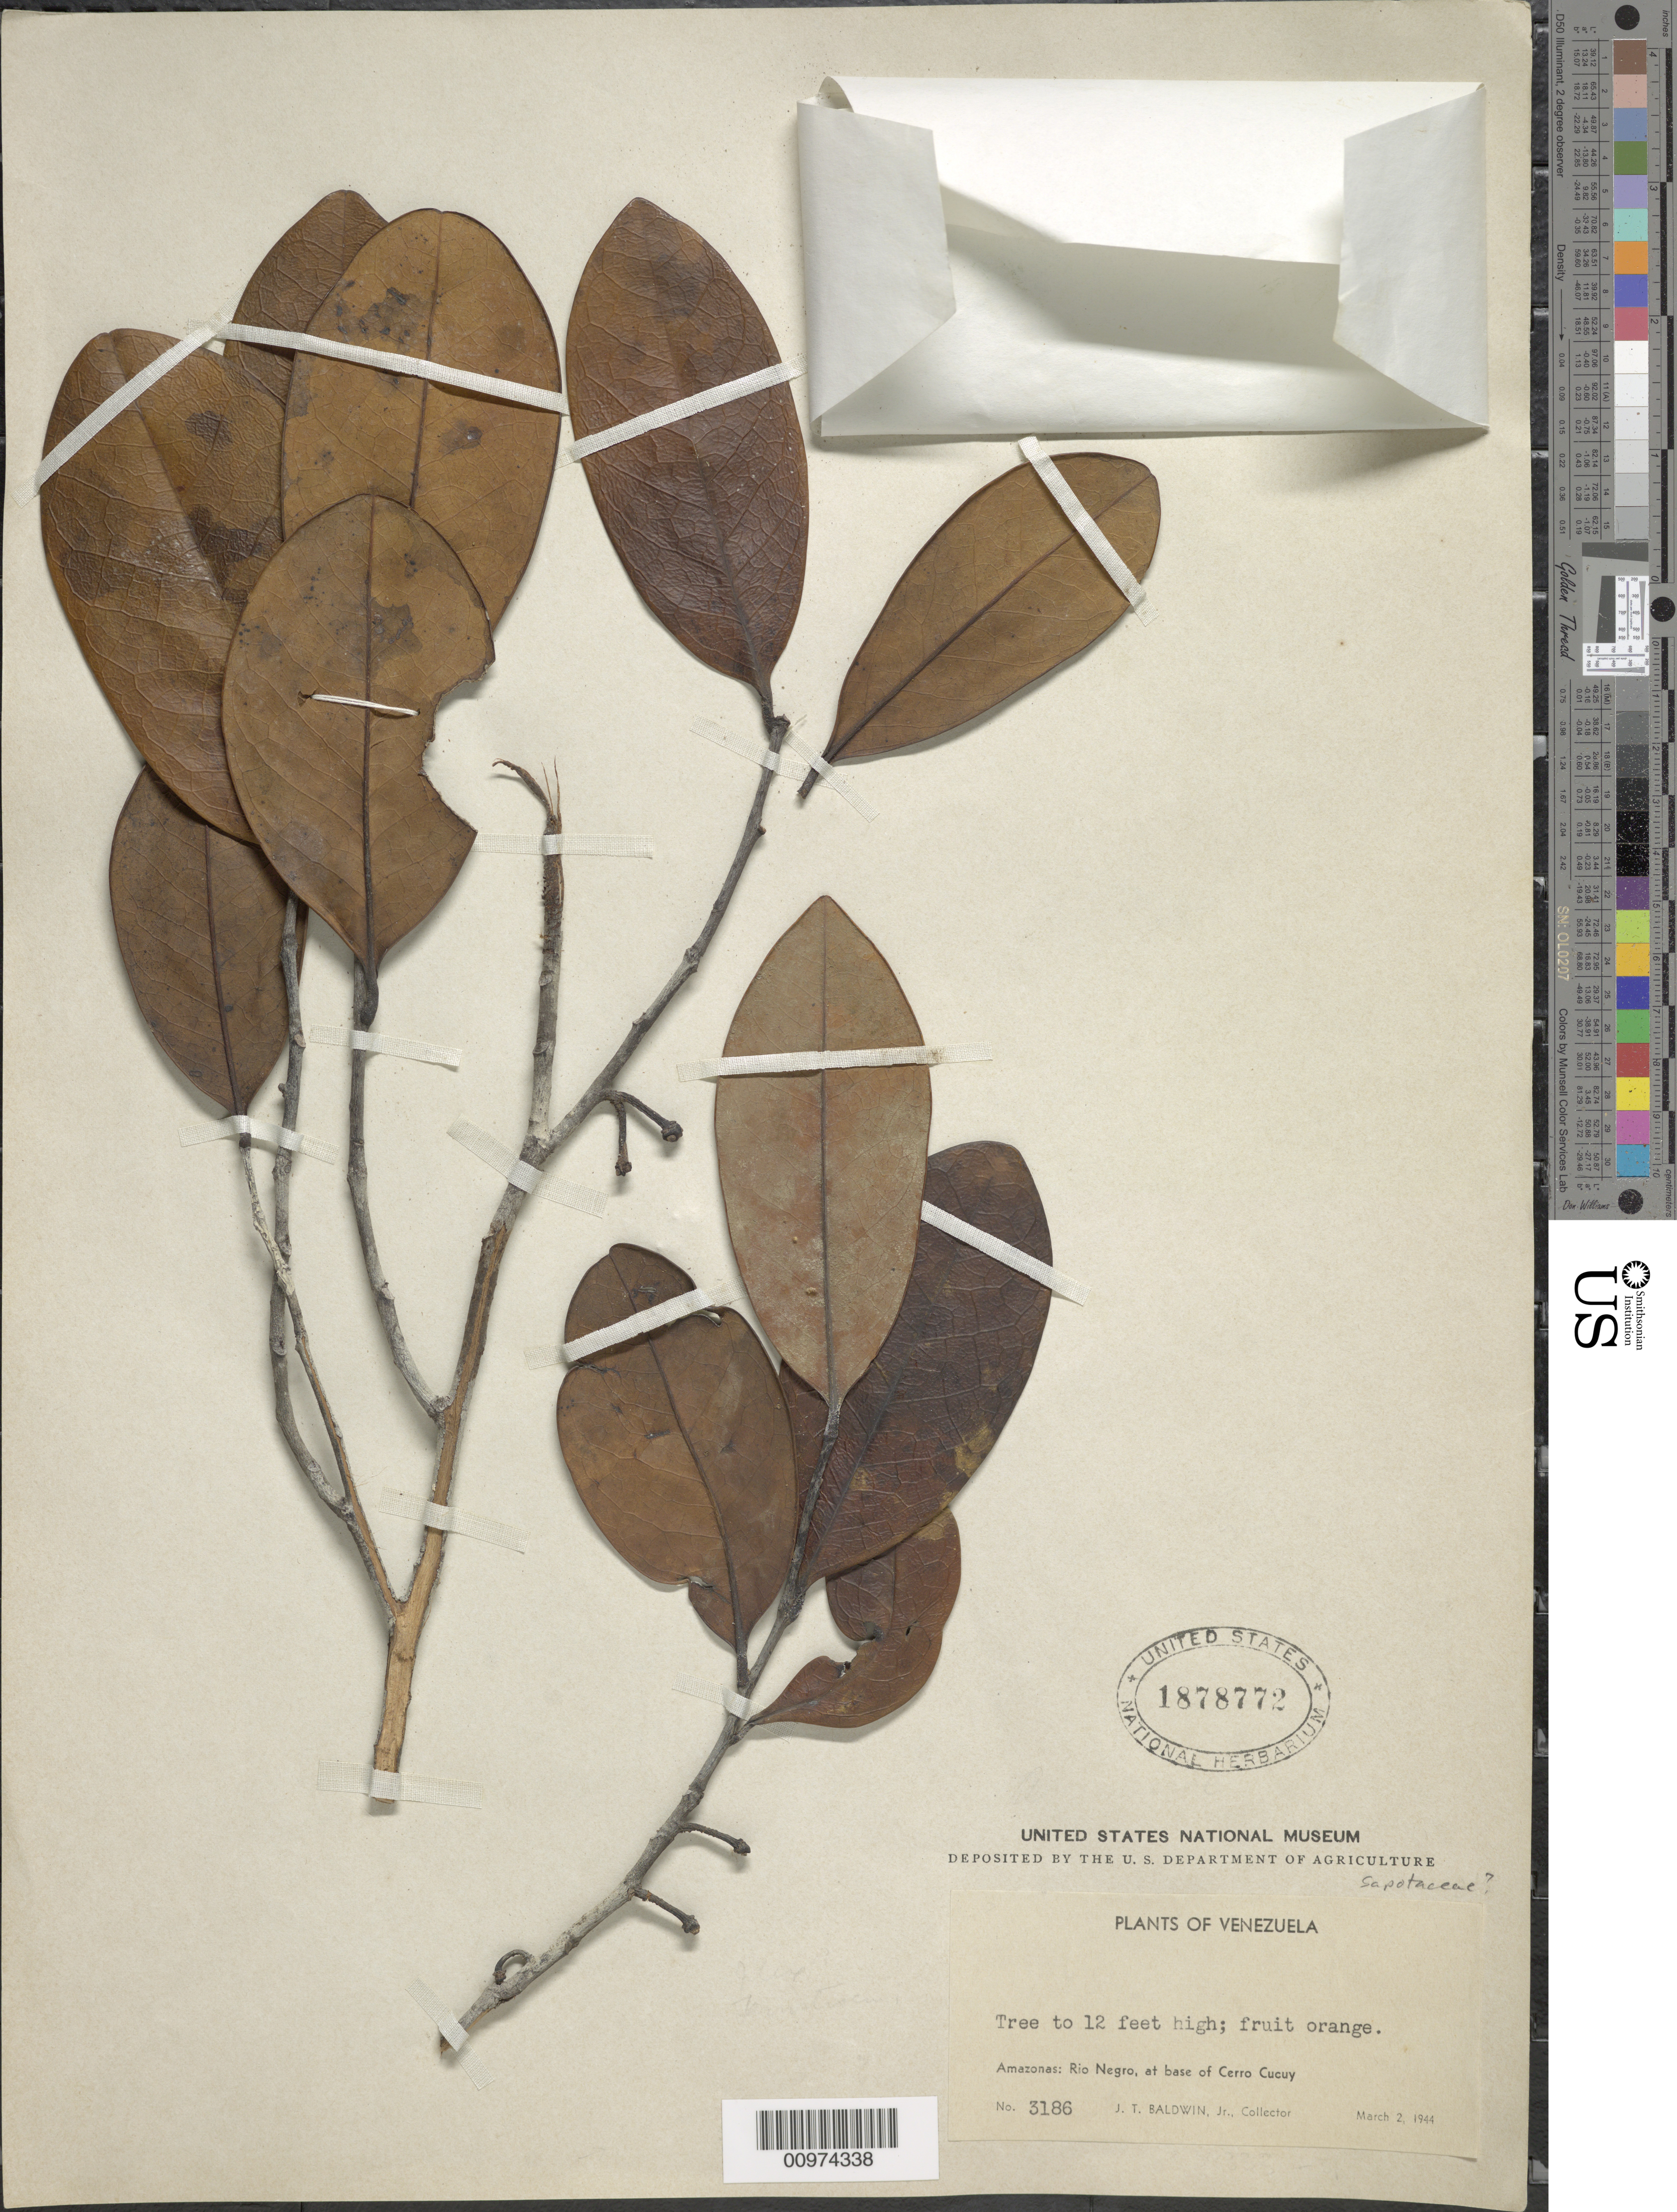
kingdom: Plantae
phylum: Tracheophyta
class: Magnoliopsida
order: Ericales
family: Sapotaceae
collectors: J. T. Baldwin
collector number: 3186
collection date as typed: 2-Mar-44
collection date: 1944-03-02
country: Venezuela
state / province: Amazonas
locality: Río Negro, Cerro Cucuy, base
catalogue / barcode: US 1878772